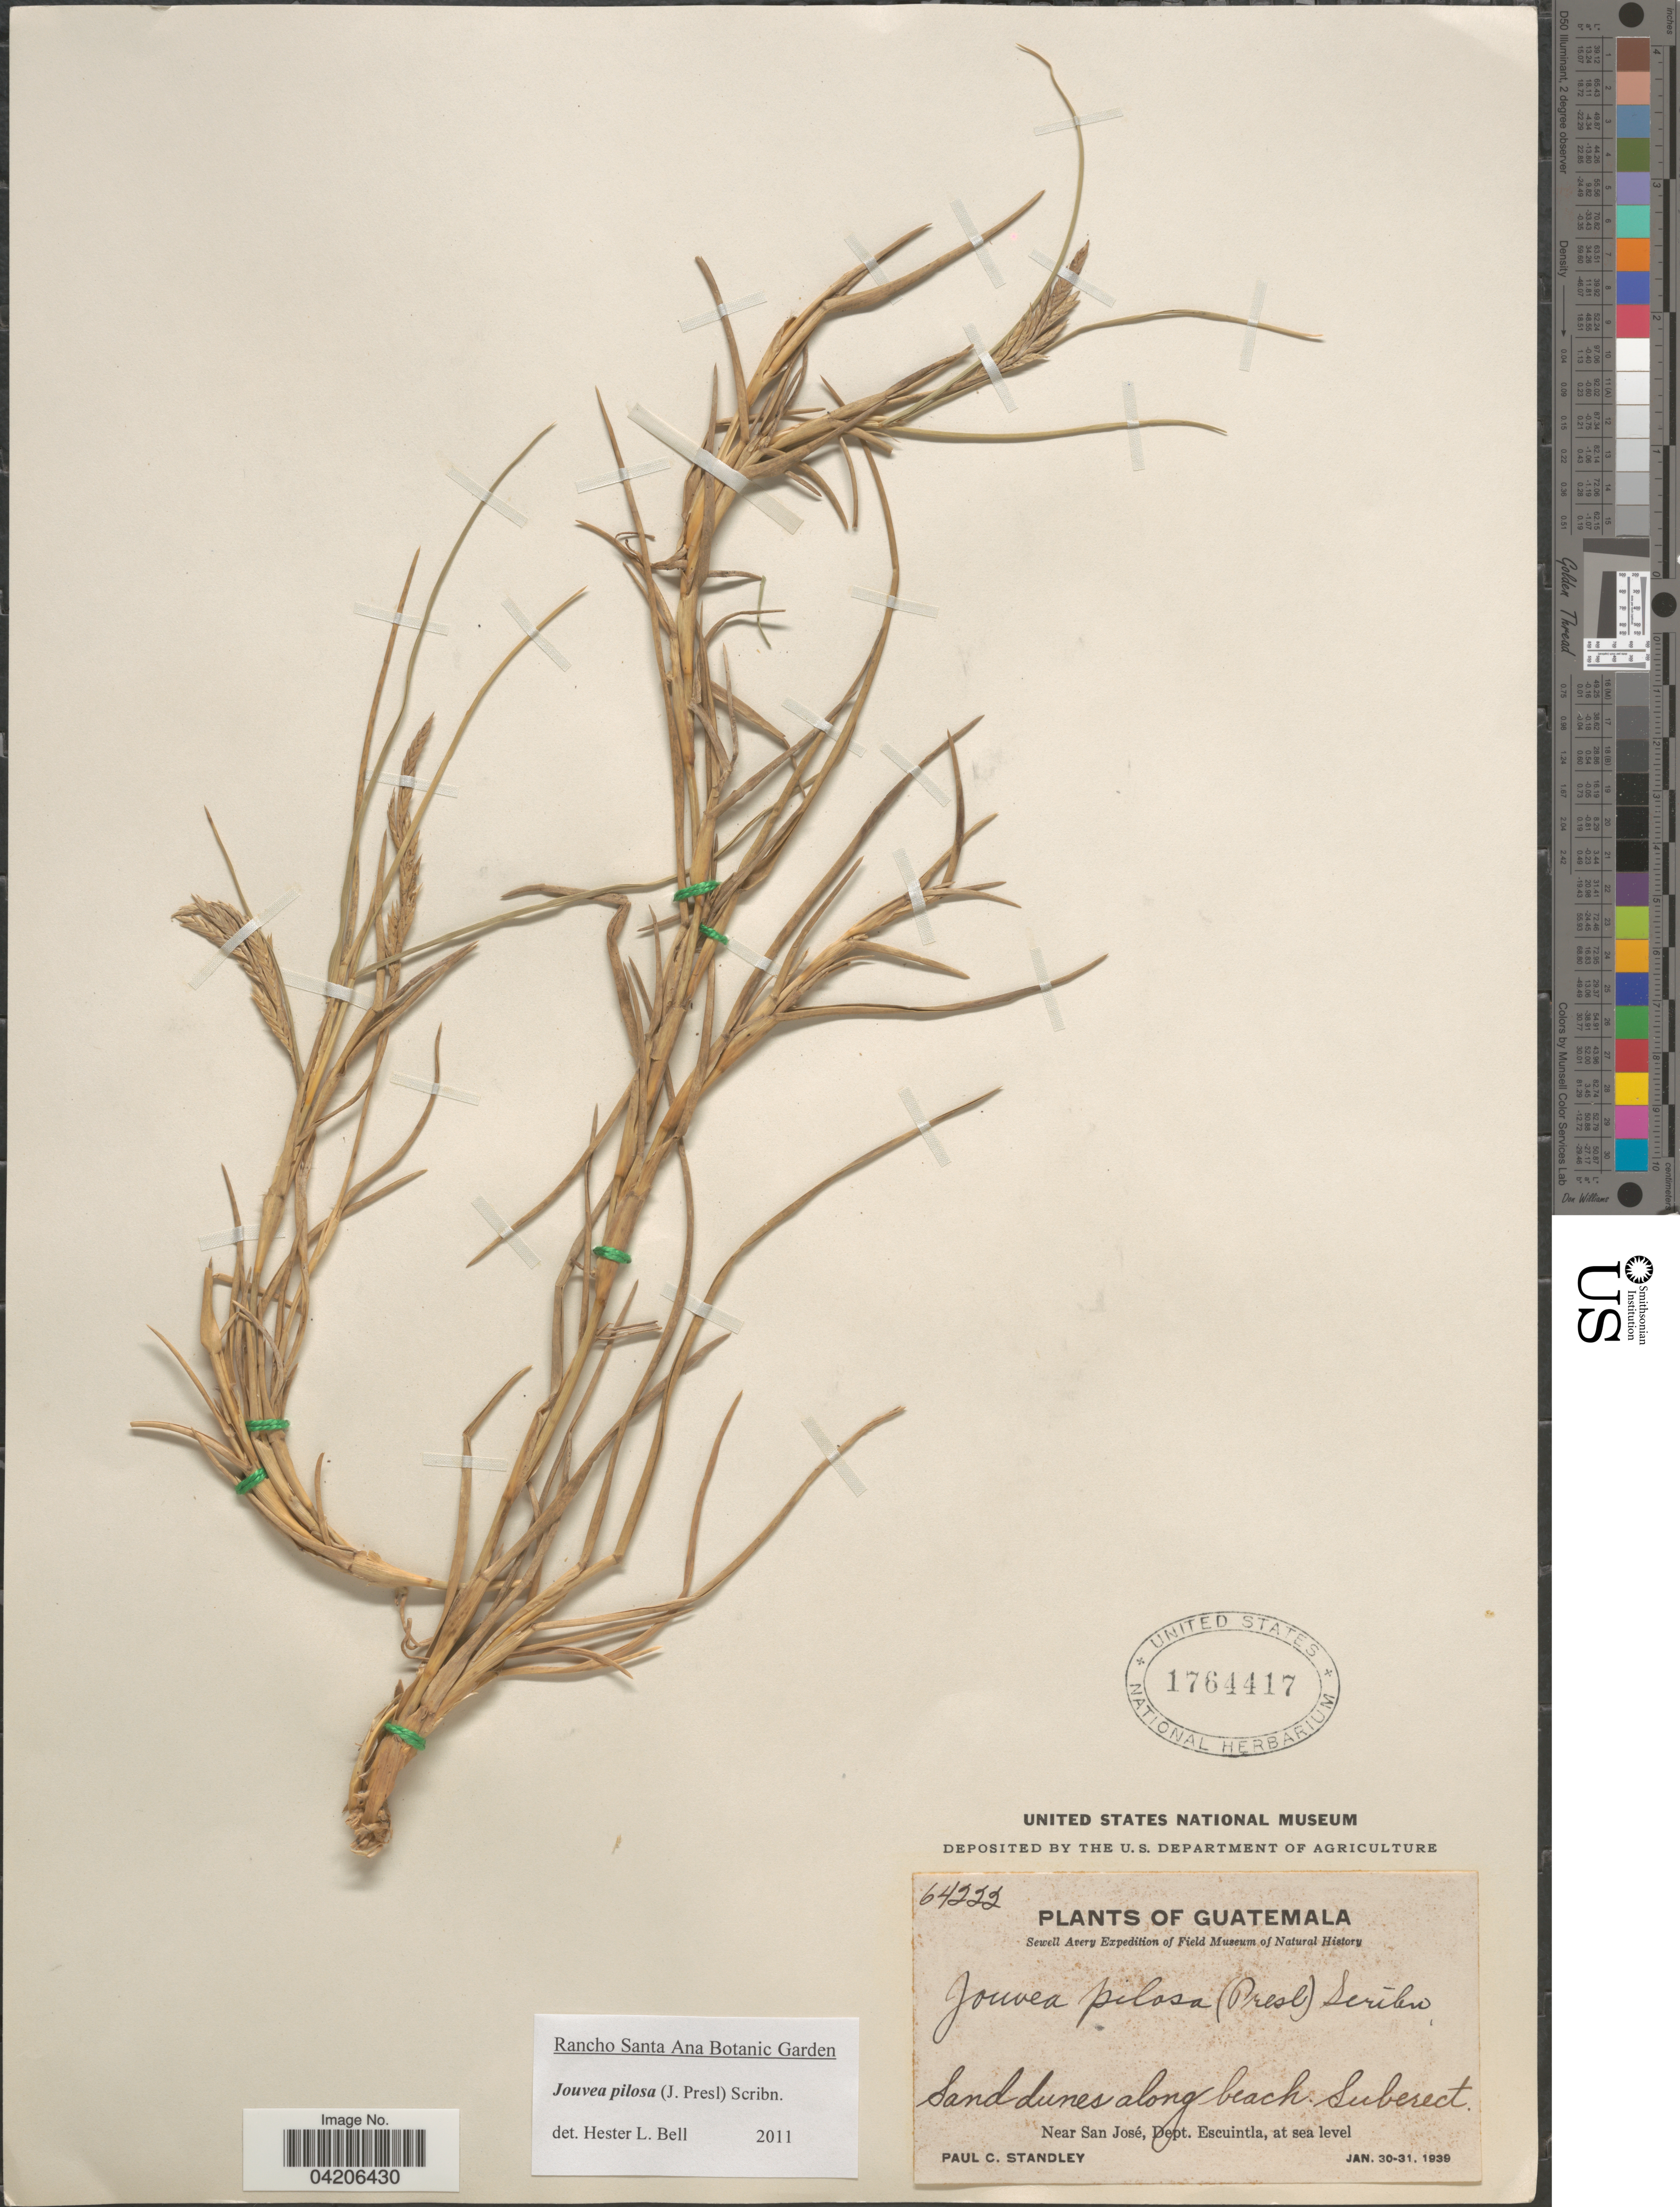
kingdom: Plantae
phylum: Tracheophyta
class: Liliopsida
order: Poales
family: Poaceae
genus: Jouvea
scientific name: Jouvea pilosa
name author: (J. Presl) Scribn.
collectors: P. C. Standley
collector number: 64222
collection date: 1939-01-30/1939-01-31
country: Guatemala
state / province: Escuintla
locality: Sewell Avery Expedition. Sand dunes along beach. Near San José, Dept. Escuintla.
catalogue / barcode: US 1764417